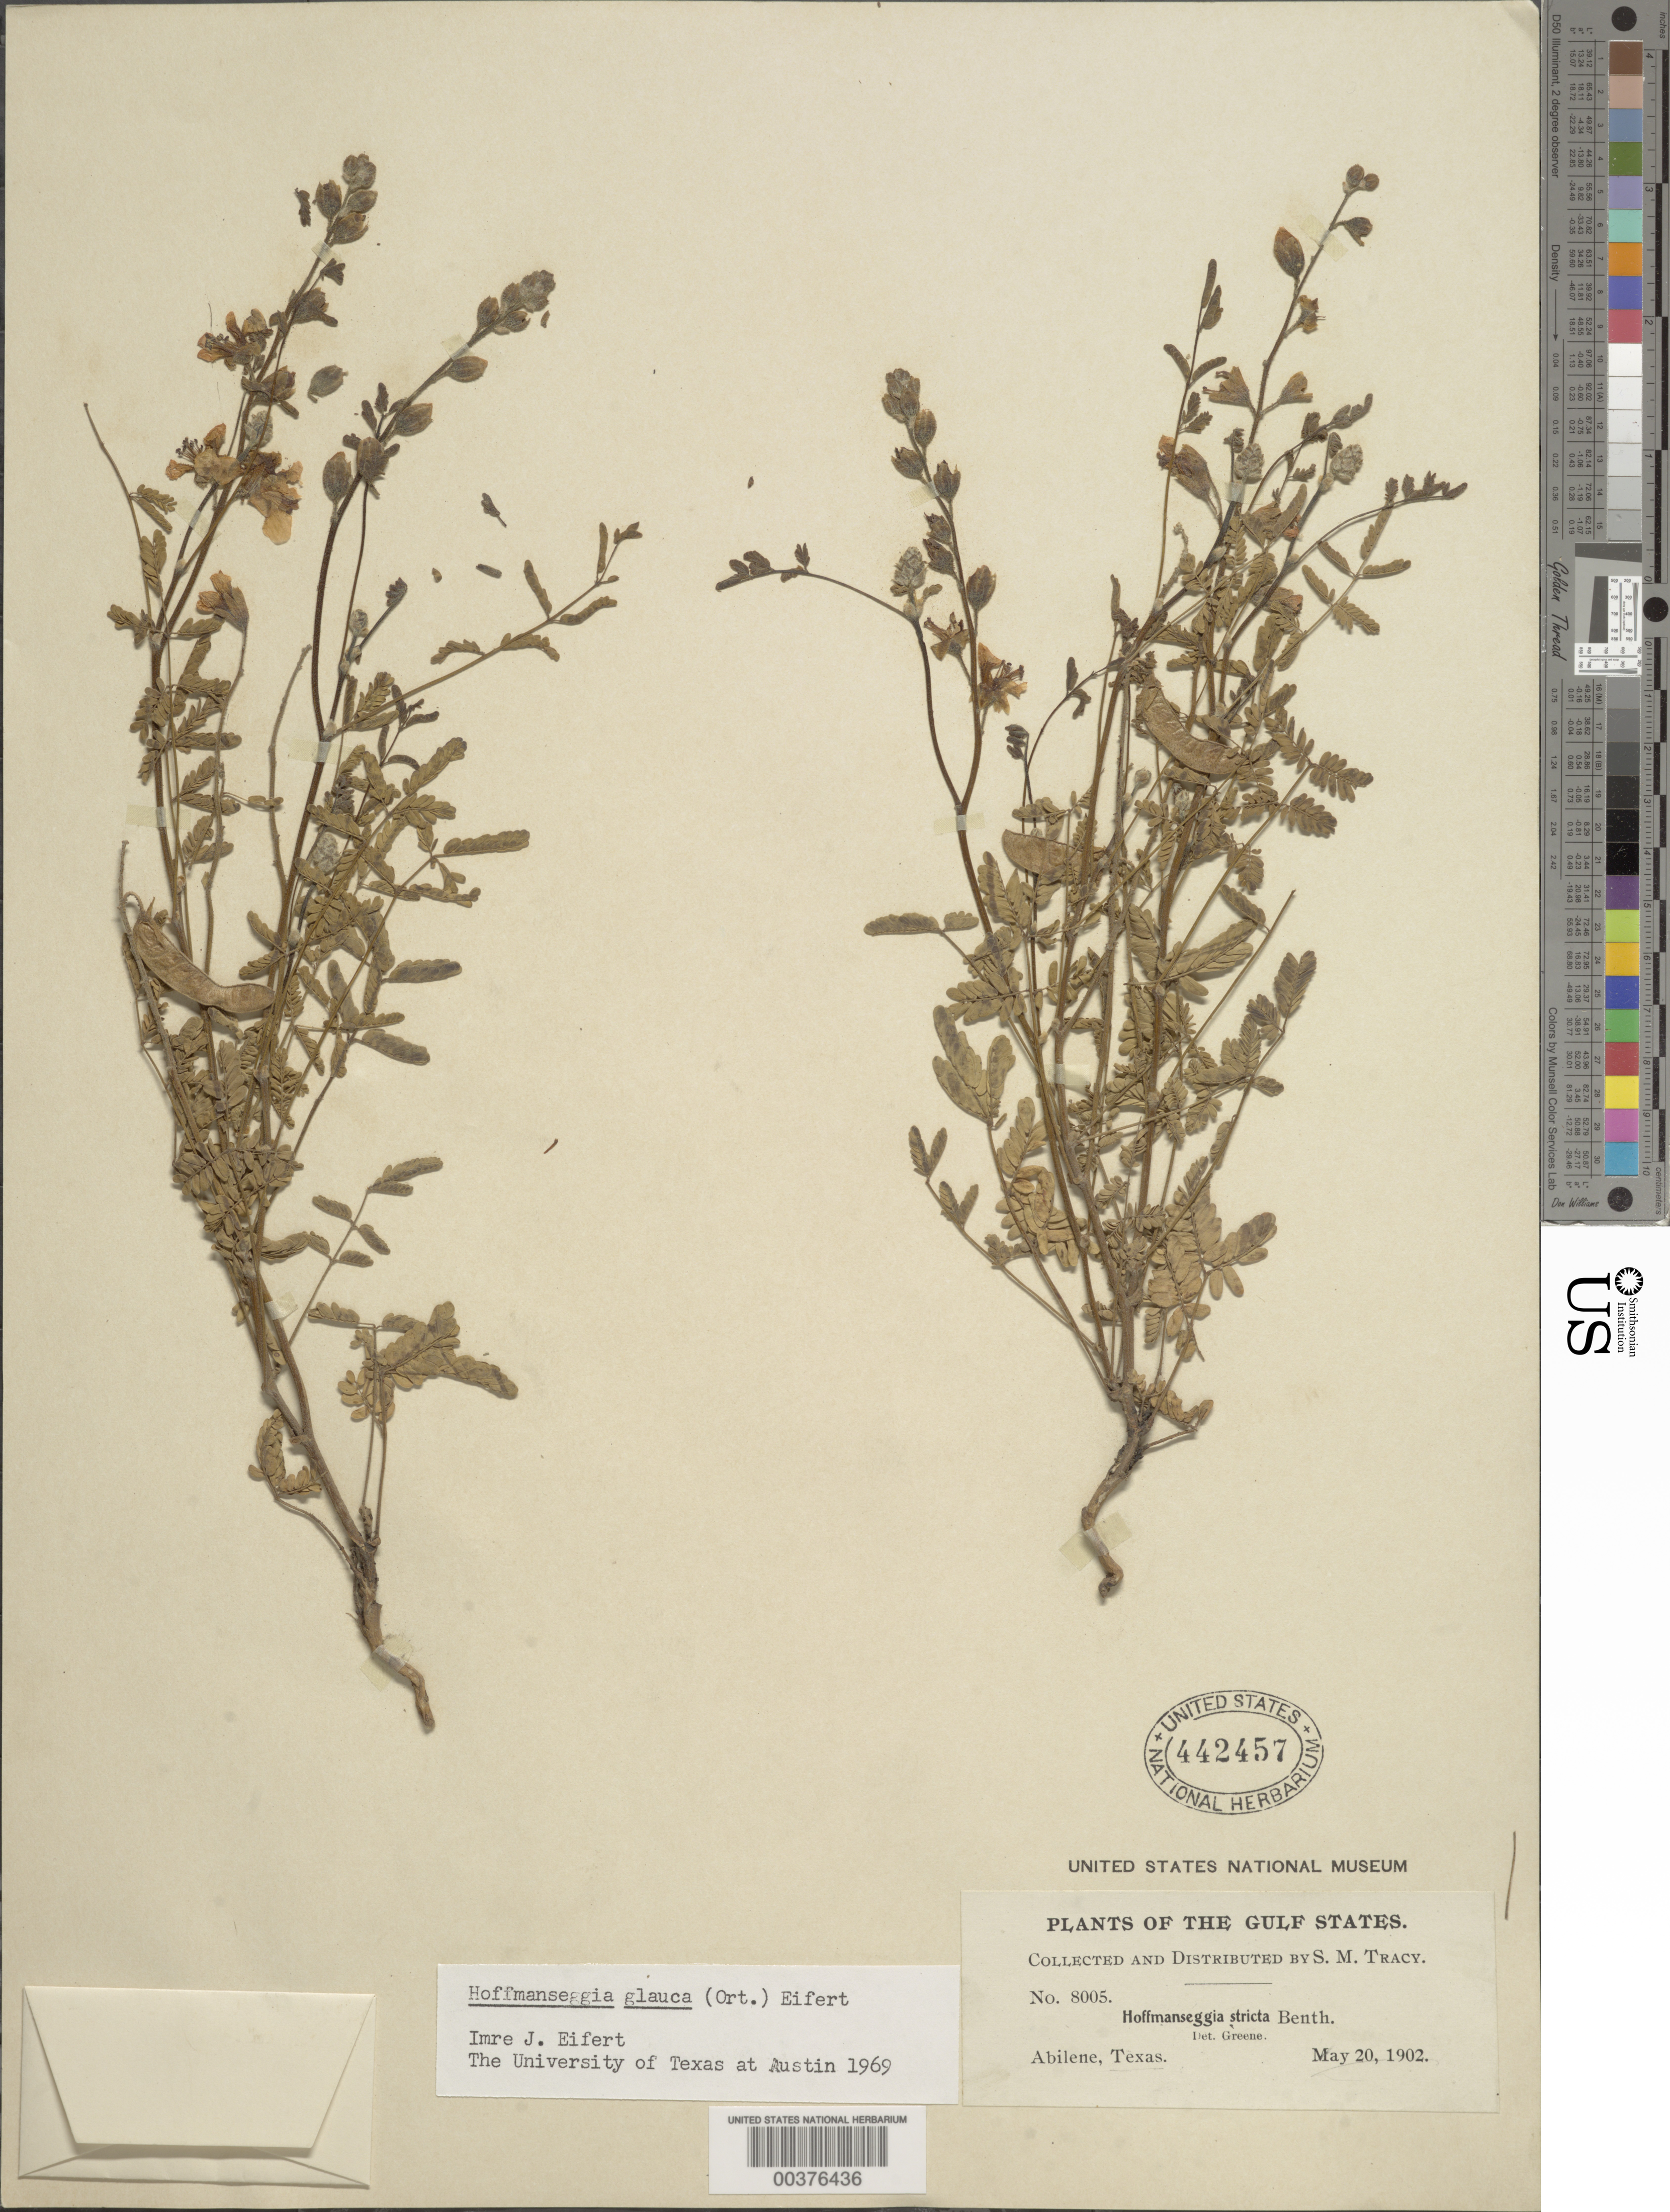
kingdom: Plantae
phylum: Tracheophyta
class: Magnoliopsida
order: Fabales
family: Fabaceae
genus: Hoffmannseggia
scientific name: Hoffmannseggia glauca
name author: (Ortega) Eifert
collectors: S. M. Tracy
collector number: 8005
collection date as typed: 20 May 1902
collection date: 1902-05-20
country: United States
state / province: Texas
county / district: Taylor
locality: Abilene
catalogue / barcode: US 442457